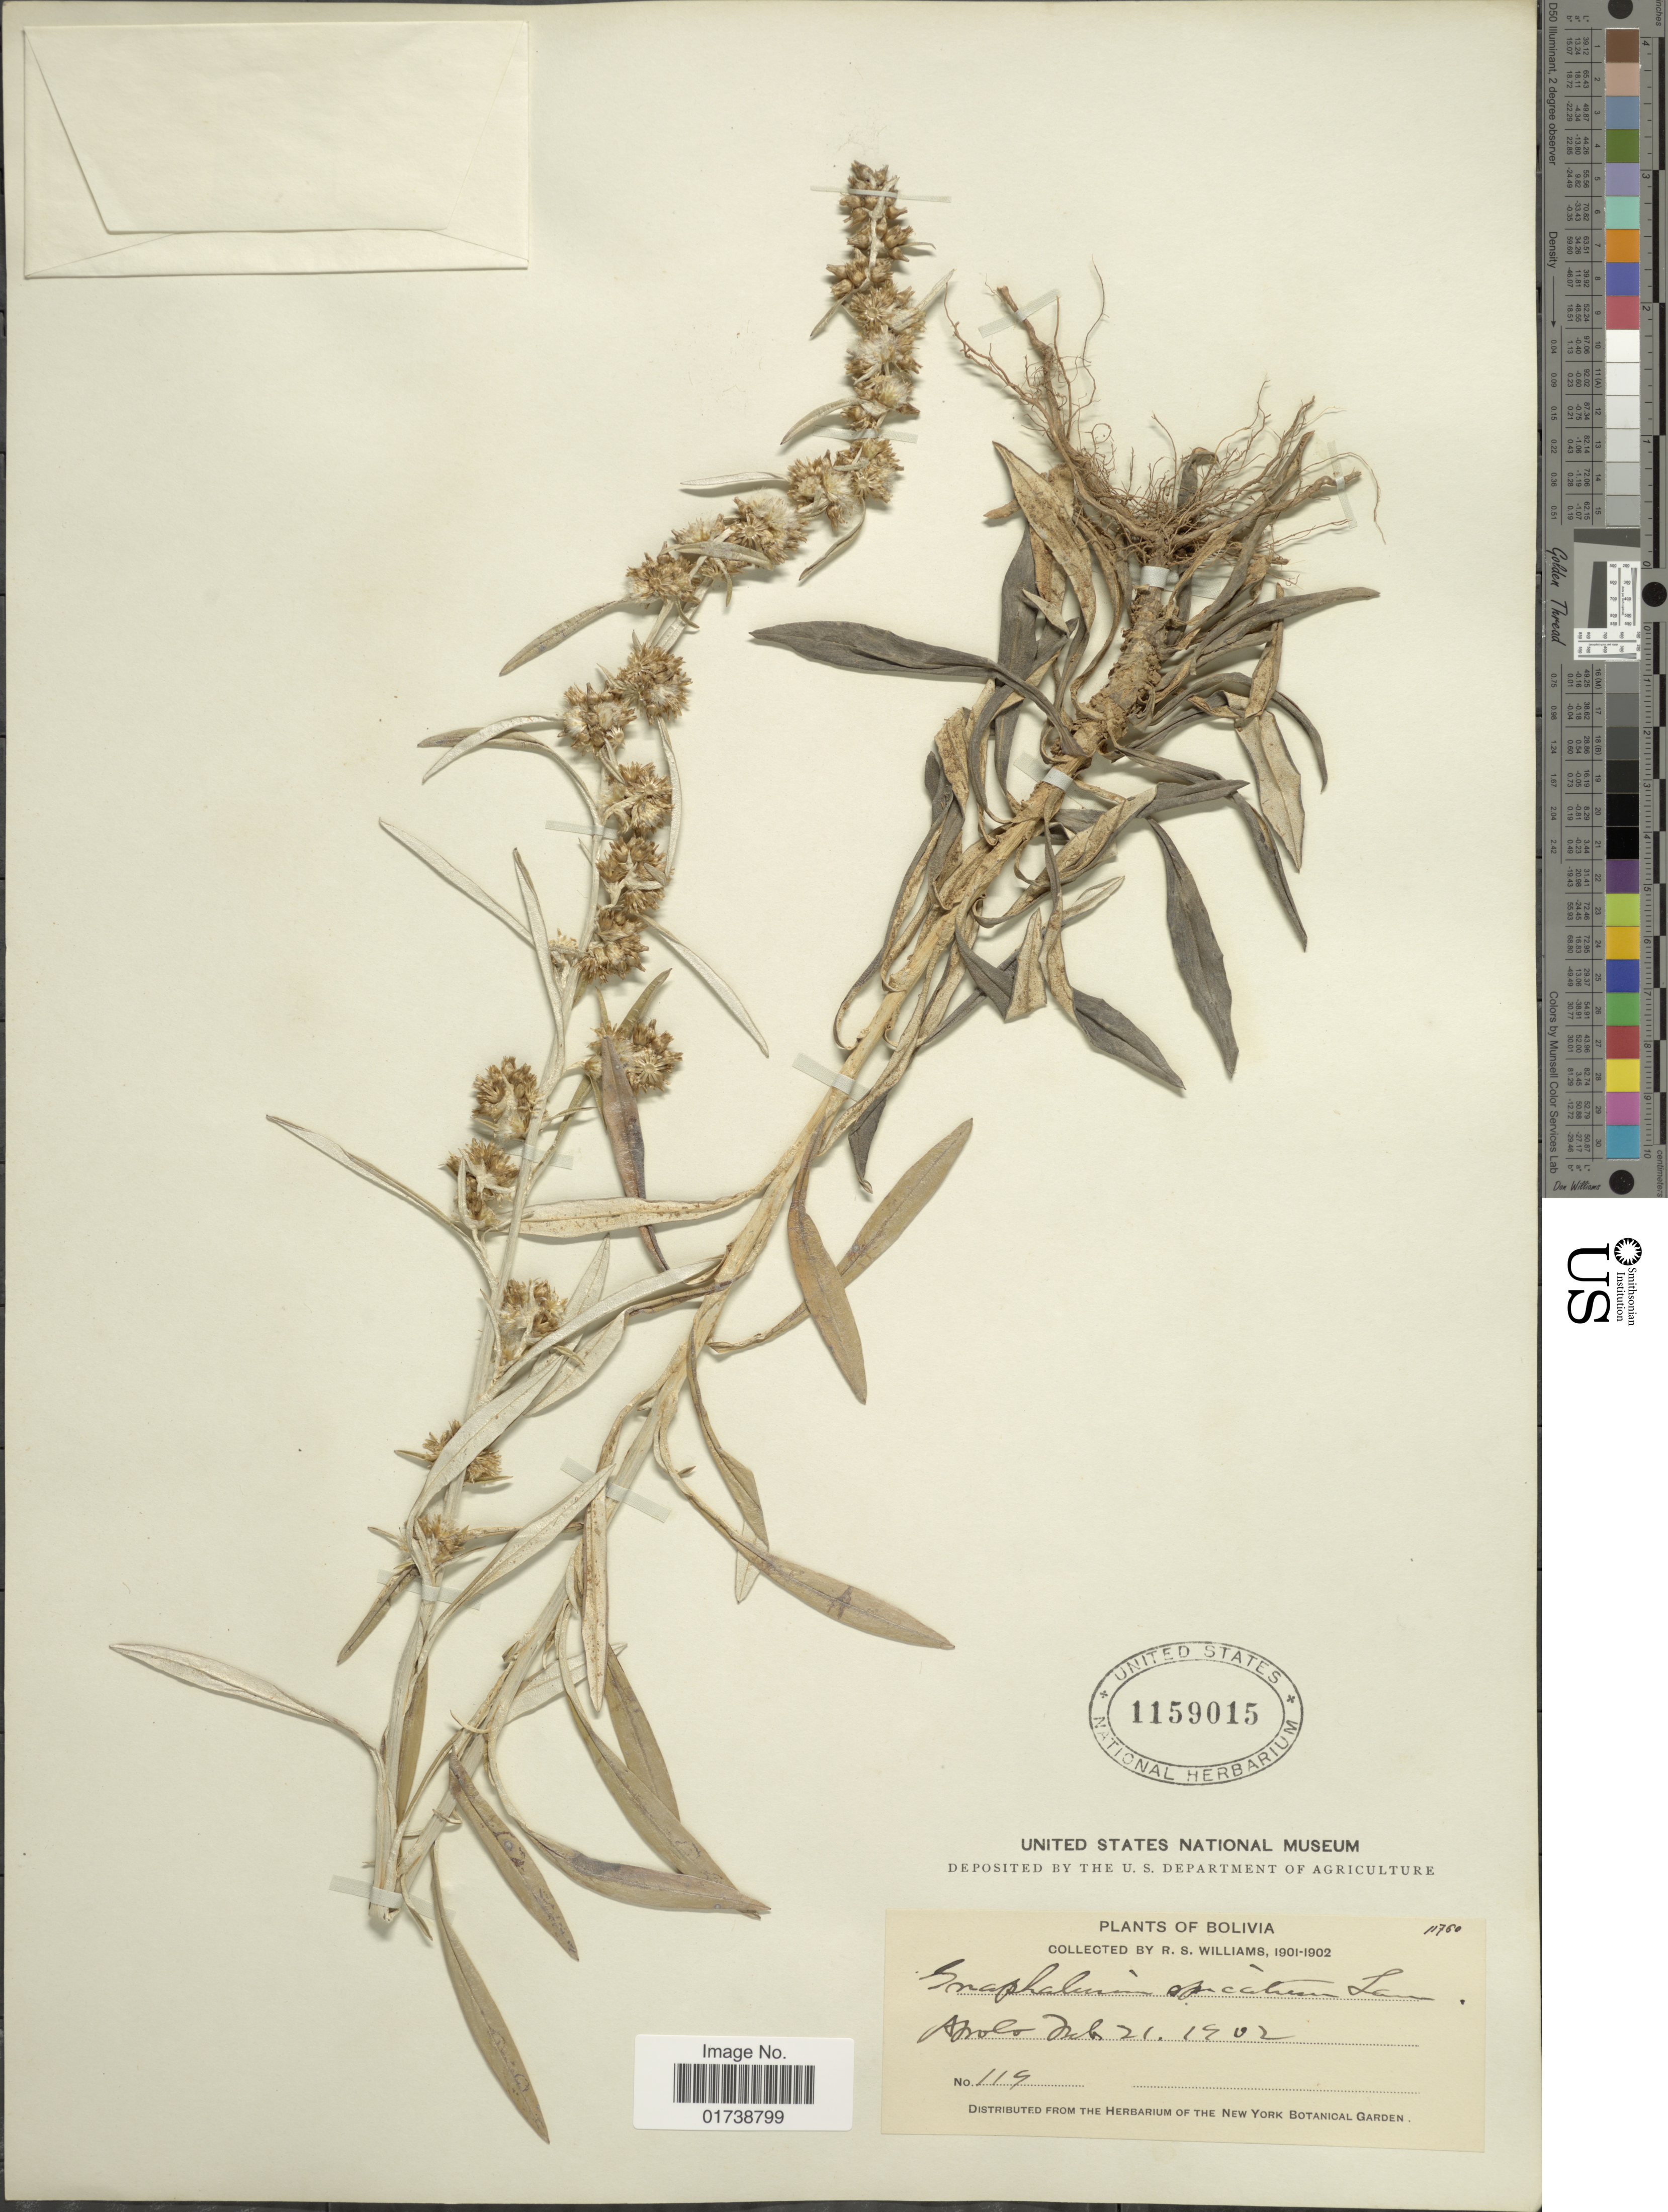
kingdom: Plantae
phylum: Tracheophyta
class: Magnoliopsida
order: Asterales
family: Asteraceae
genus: Gamochaeta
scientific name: Gamochaeta spicata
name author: (Lam.) Cabrera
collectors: R. S. Williams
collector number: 119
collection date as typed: Feb . 21, 1902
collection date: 1902-02-21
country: Bolivia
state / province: La Paz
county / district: Franz Tamayo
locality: Apolo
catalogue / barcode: US 1159015